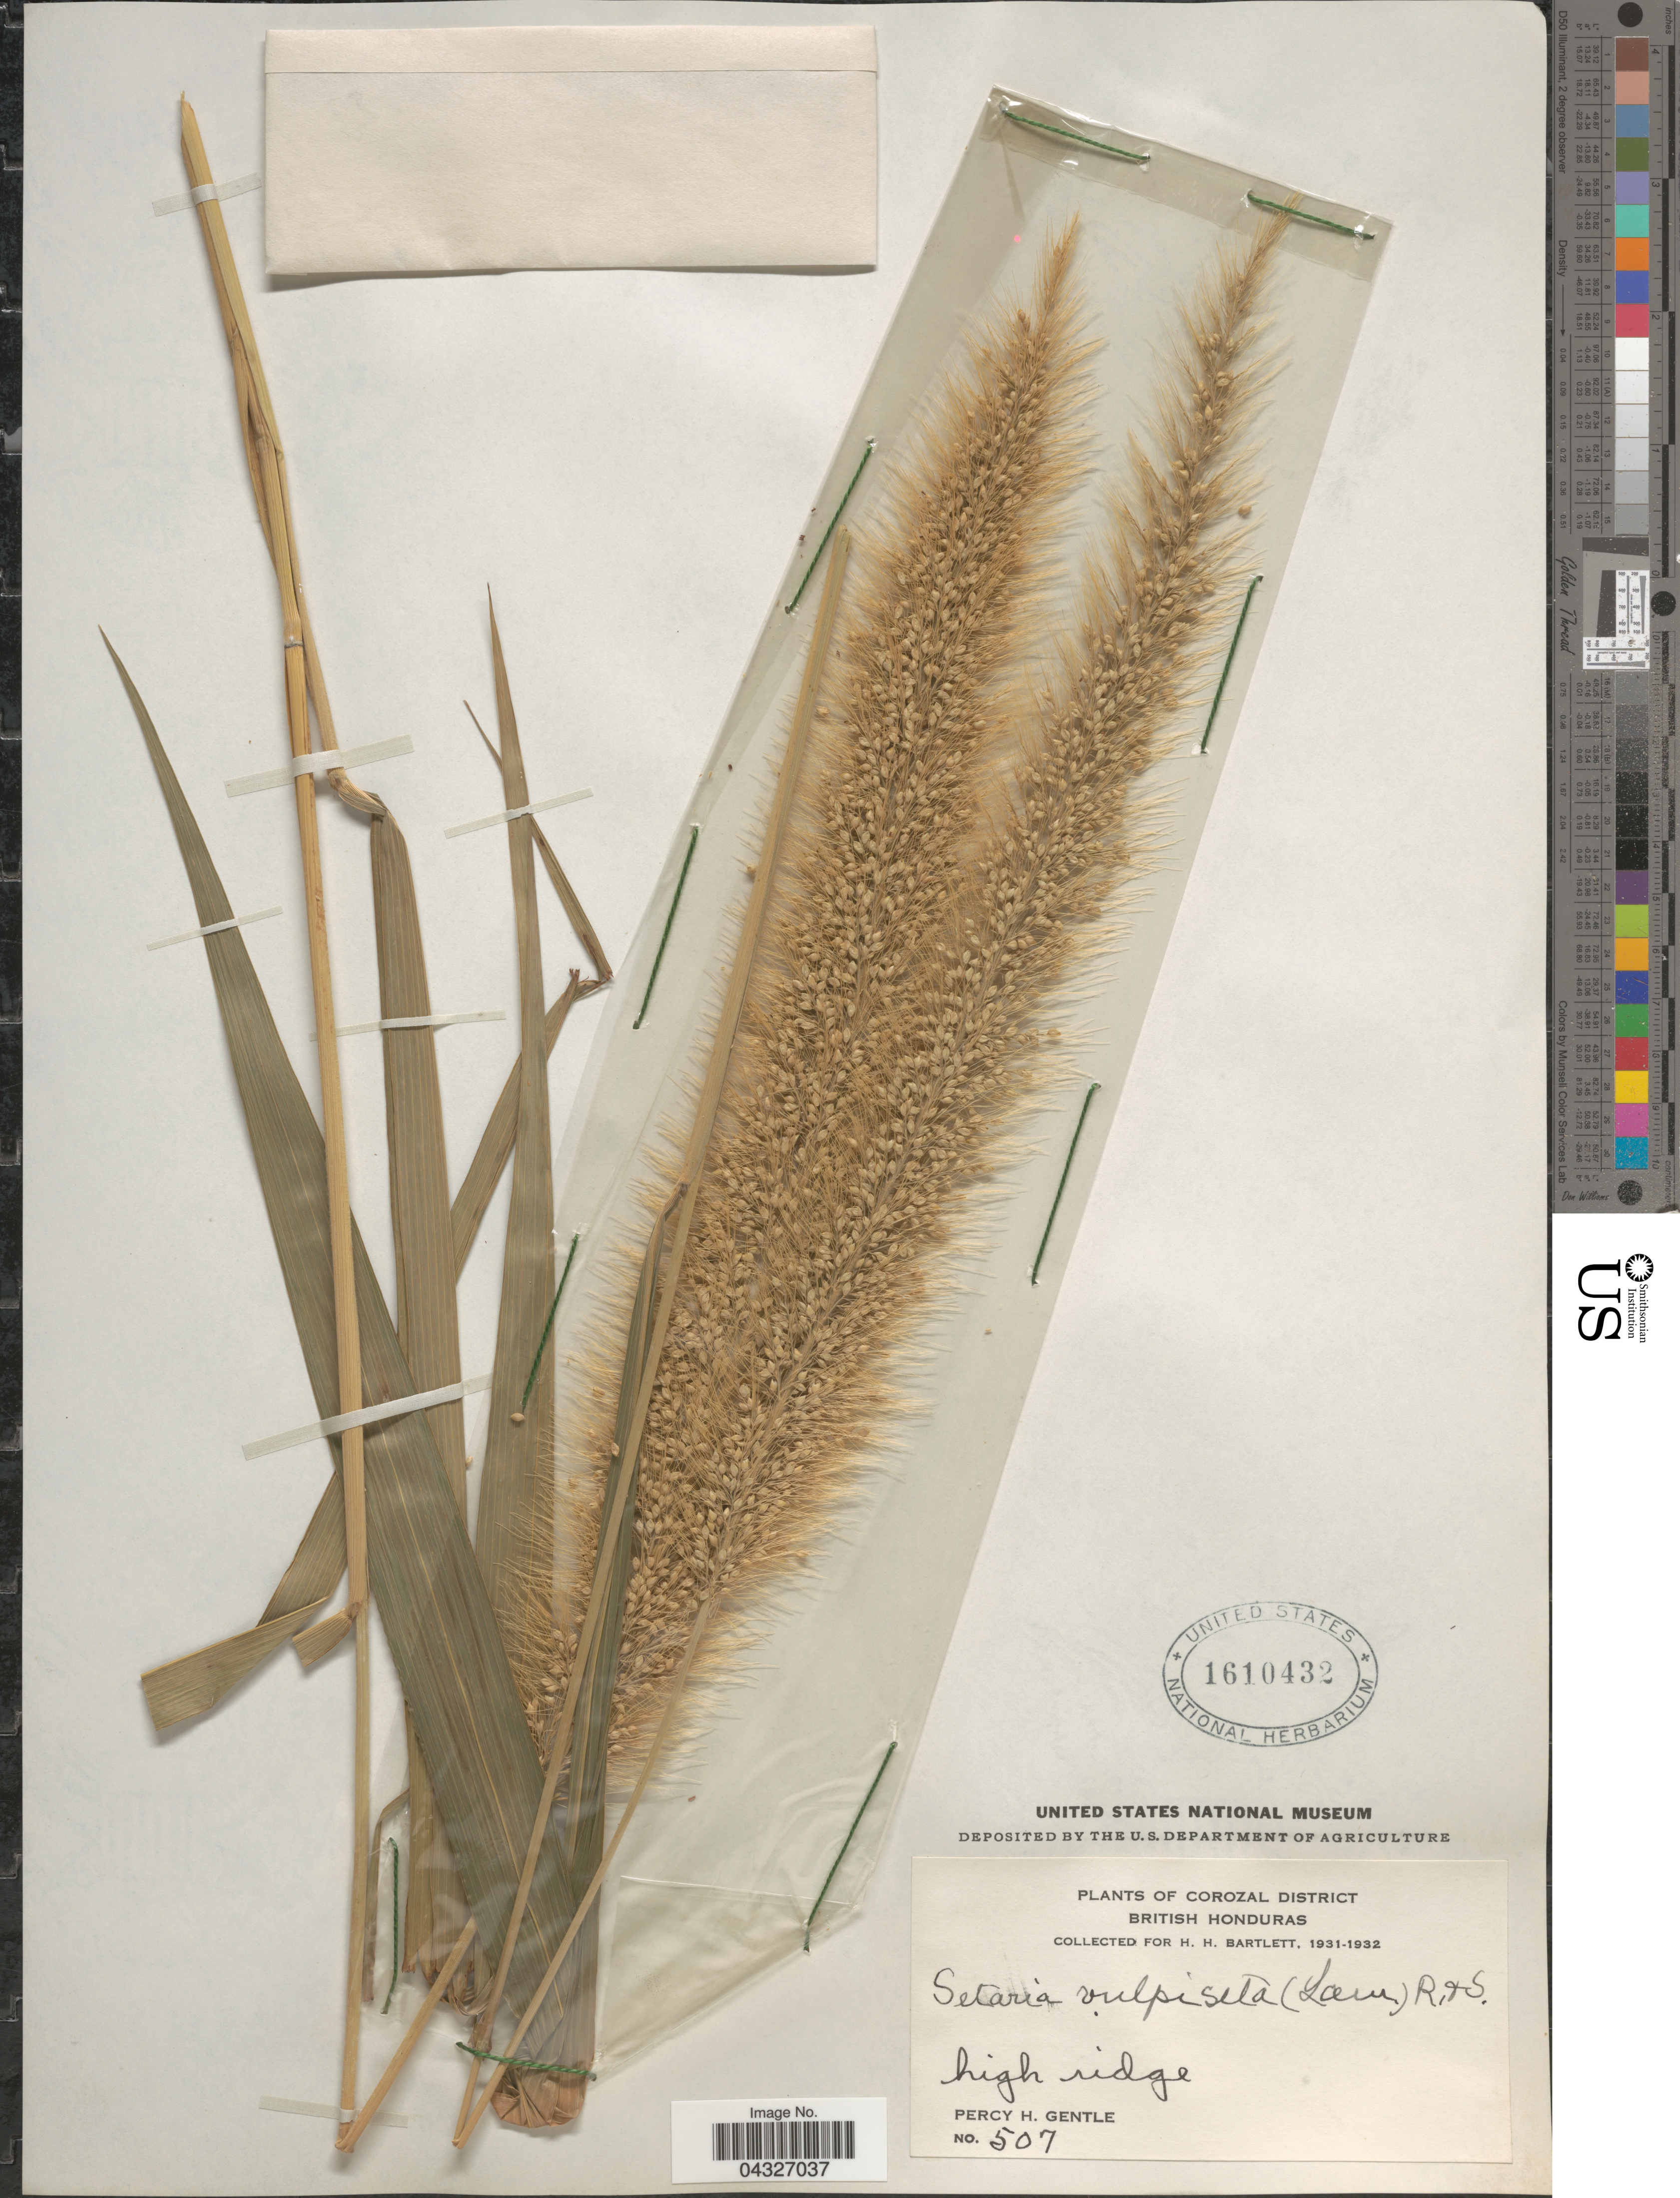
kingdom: Plantae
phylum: Tracheophyta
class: Liliopsida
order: Poales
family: Poaceae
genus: Setaria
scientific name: Setaria vulpiseta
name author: (Lam.) Roem. & Schult.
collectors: P. H. Gentle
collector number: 507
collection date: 1931/1932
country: Belize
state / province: Corozal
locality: Corozal District. British Honduras.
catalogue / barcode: US 1610432